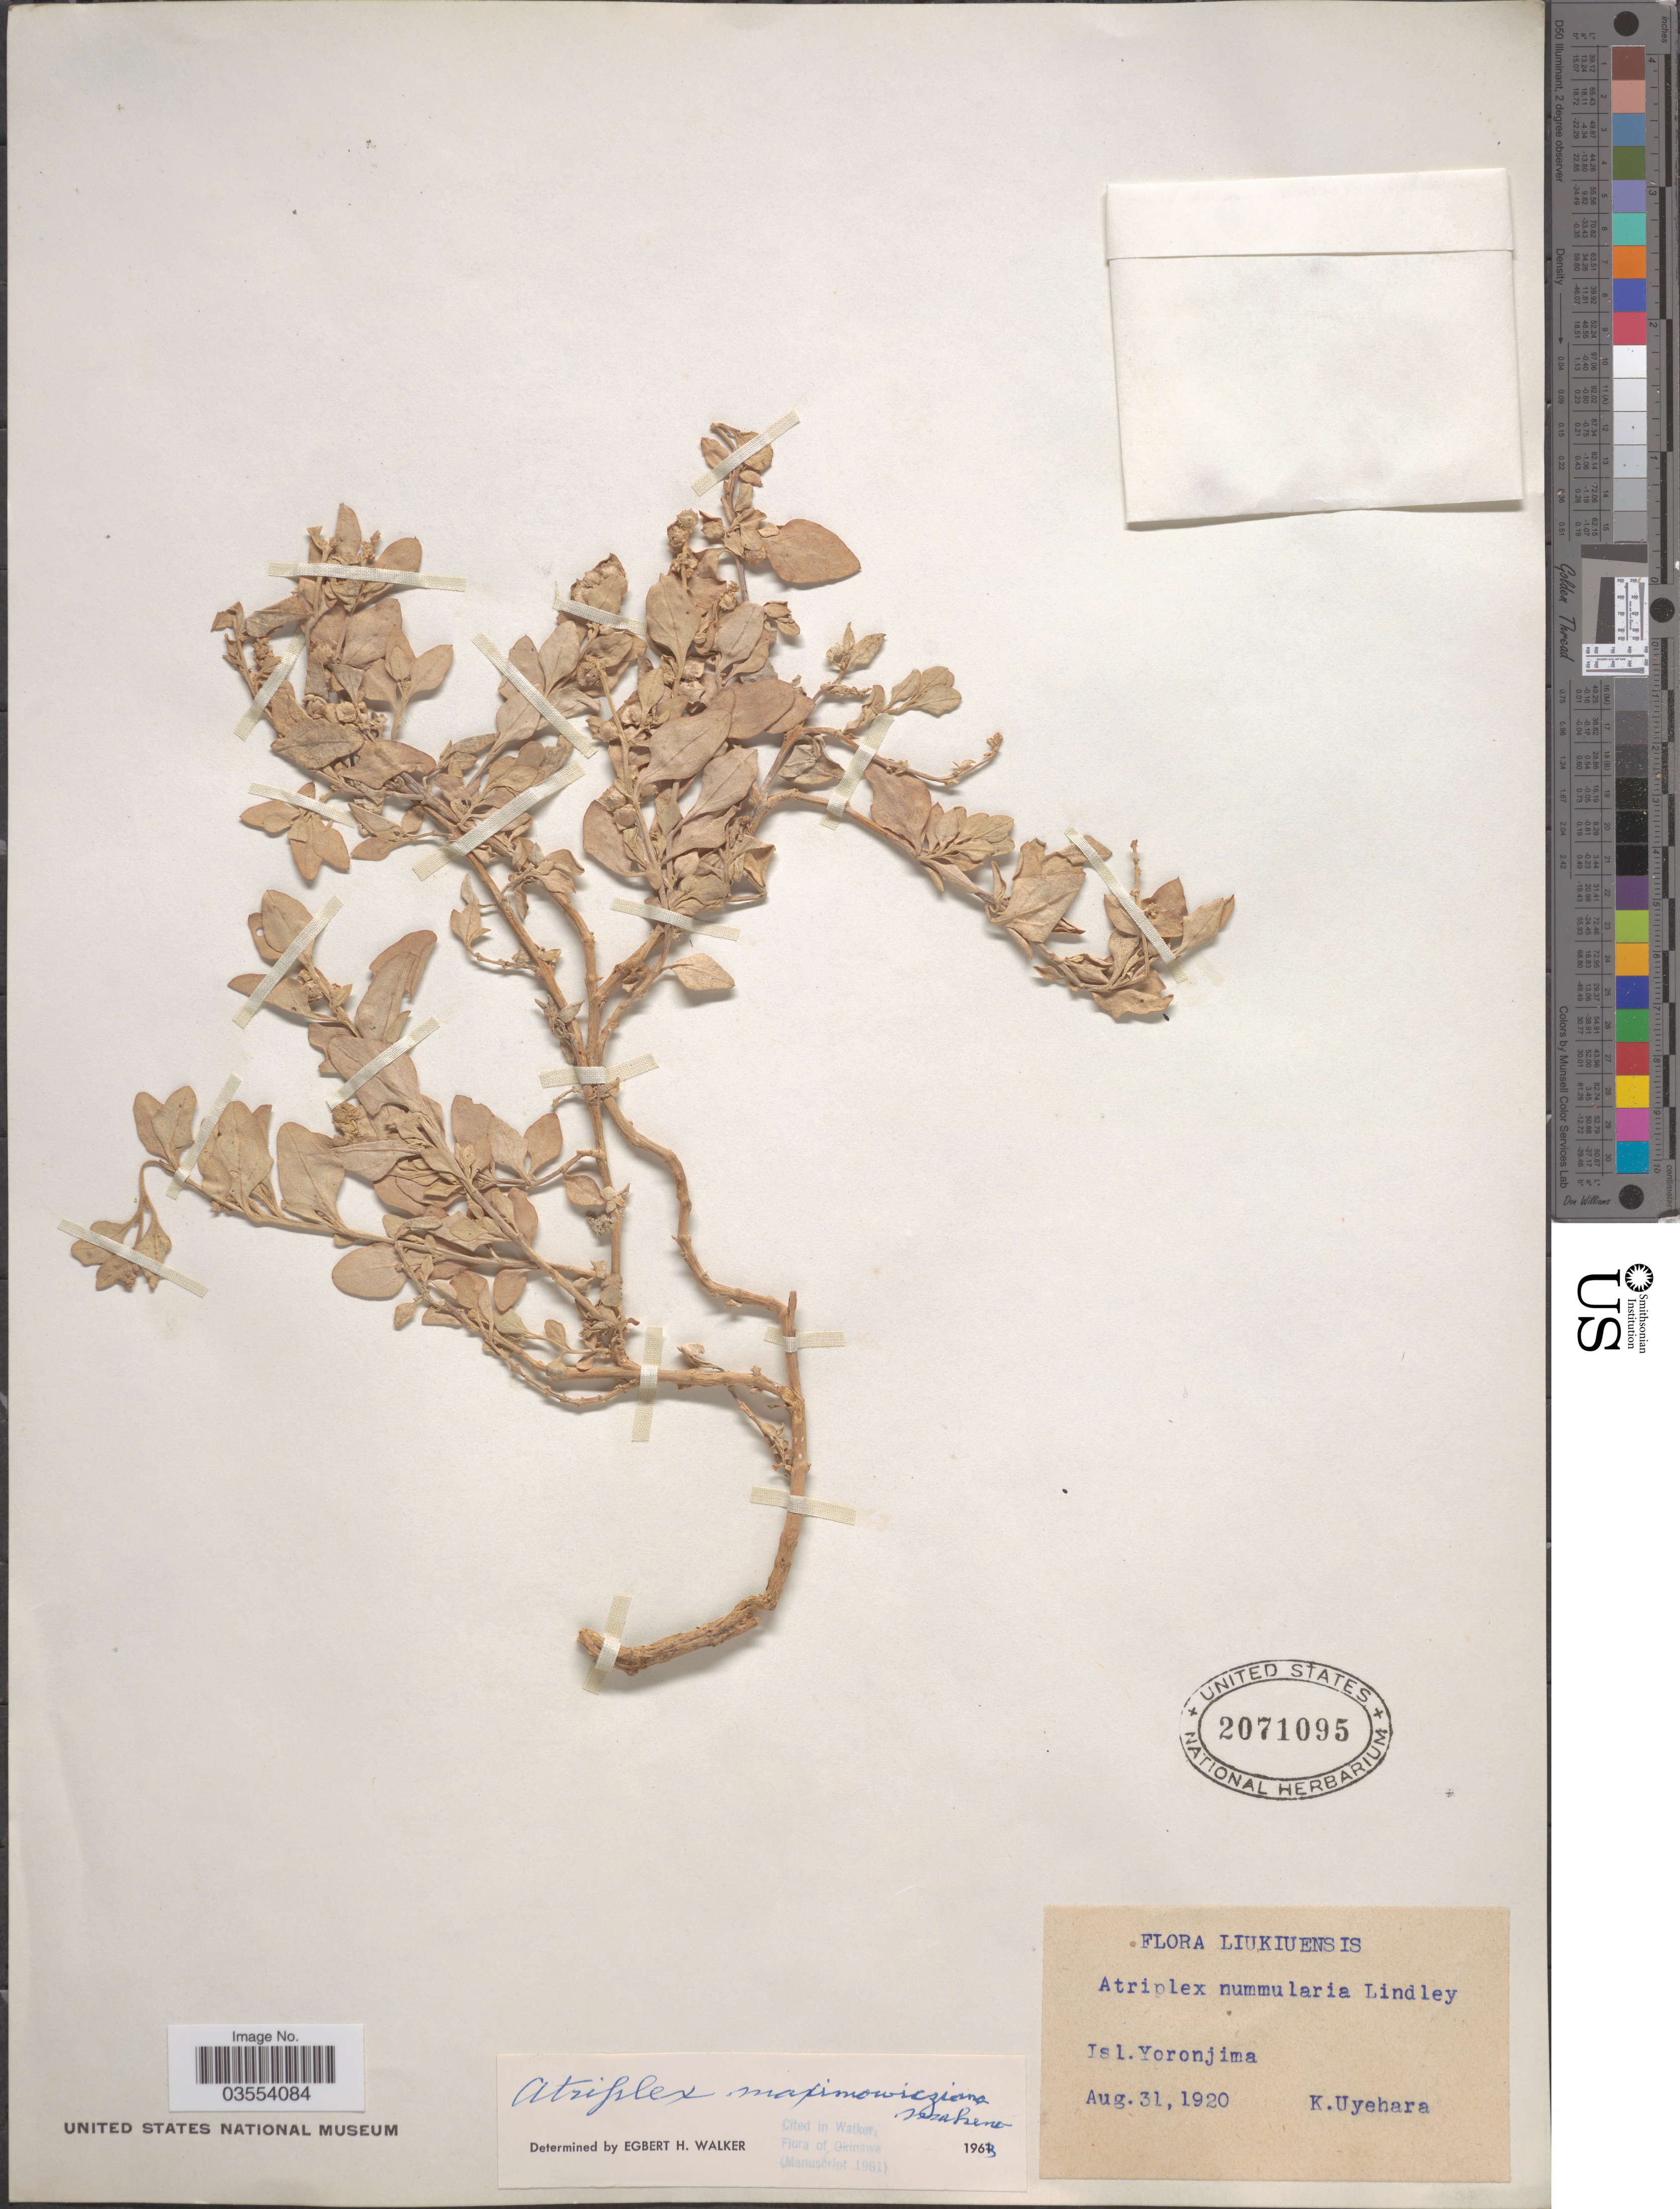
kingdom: Plantae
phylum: Tracheophyta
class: Magnoliopsida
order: Caryophyllales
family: Amaranthaceae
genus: Atriplex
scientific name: Atriplex maximowicziana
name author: Makino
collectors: K. Uyehara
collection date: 1920-08-31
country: Japan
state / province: Okinawa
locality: Liukiuensis. Isl. Yoronjima.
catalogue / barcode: US 2071095